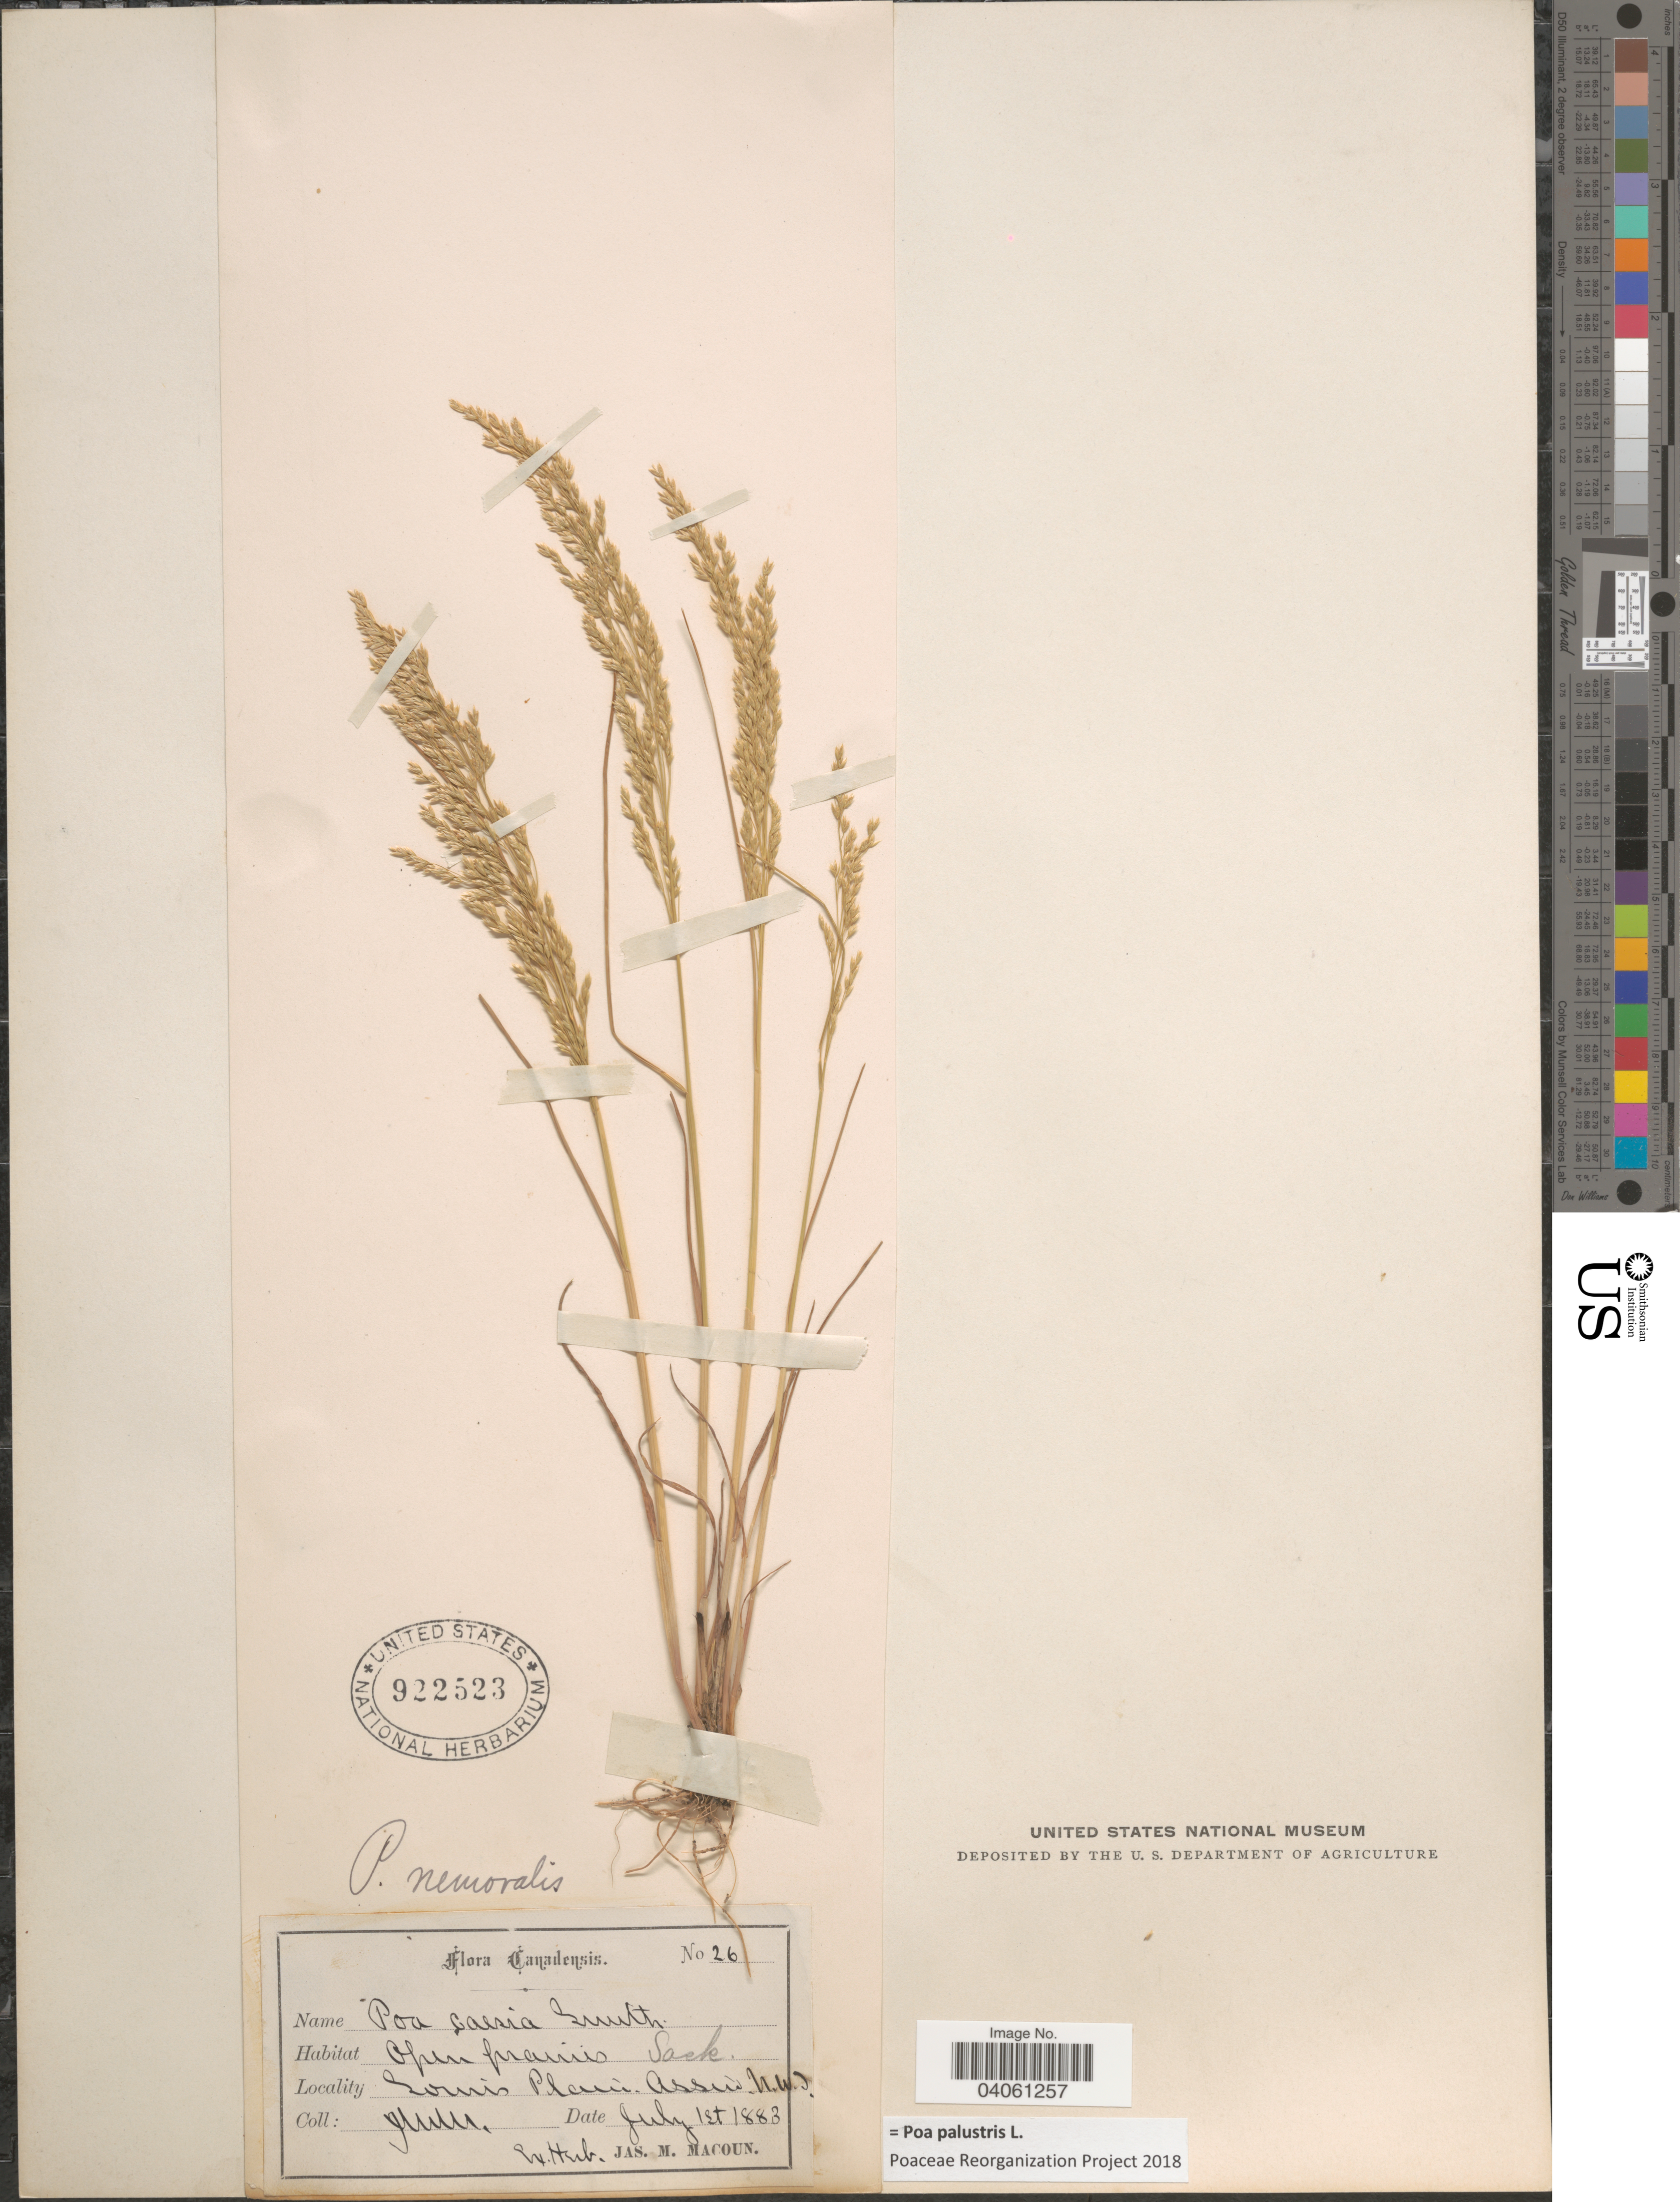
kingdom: Plantae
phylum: Tracheophyta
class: Liliopsida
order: Poales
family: Poaceae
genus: Poa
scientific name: Poa palustris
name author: L.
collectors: J. M. Macoun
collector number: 26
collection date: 1883-07-01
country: Canada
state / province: Northwest Territories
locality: Open prairies. Louis Plain. Assin.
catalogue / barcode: US 922523